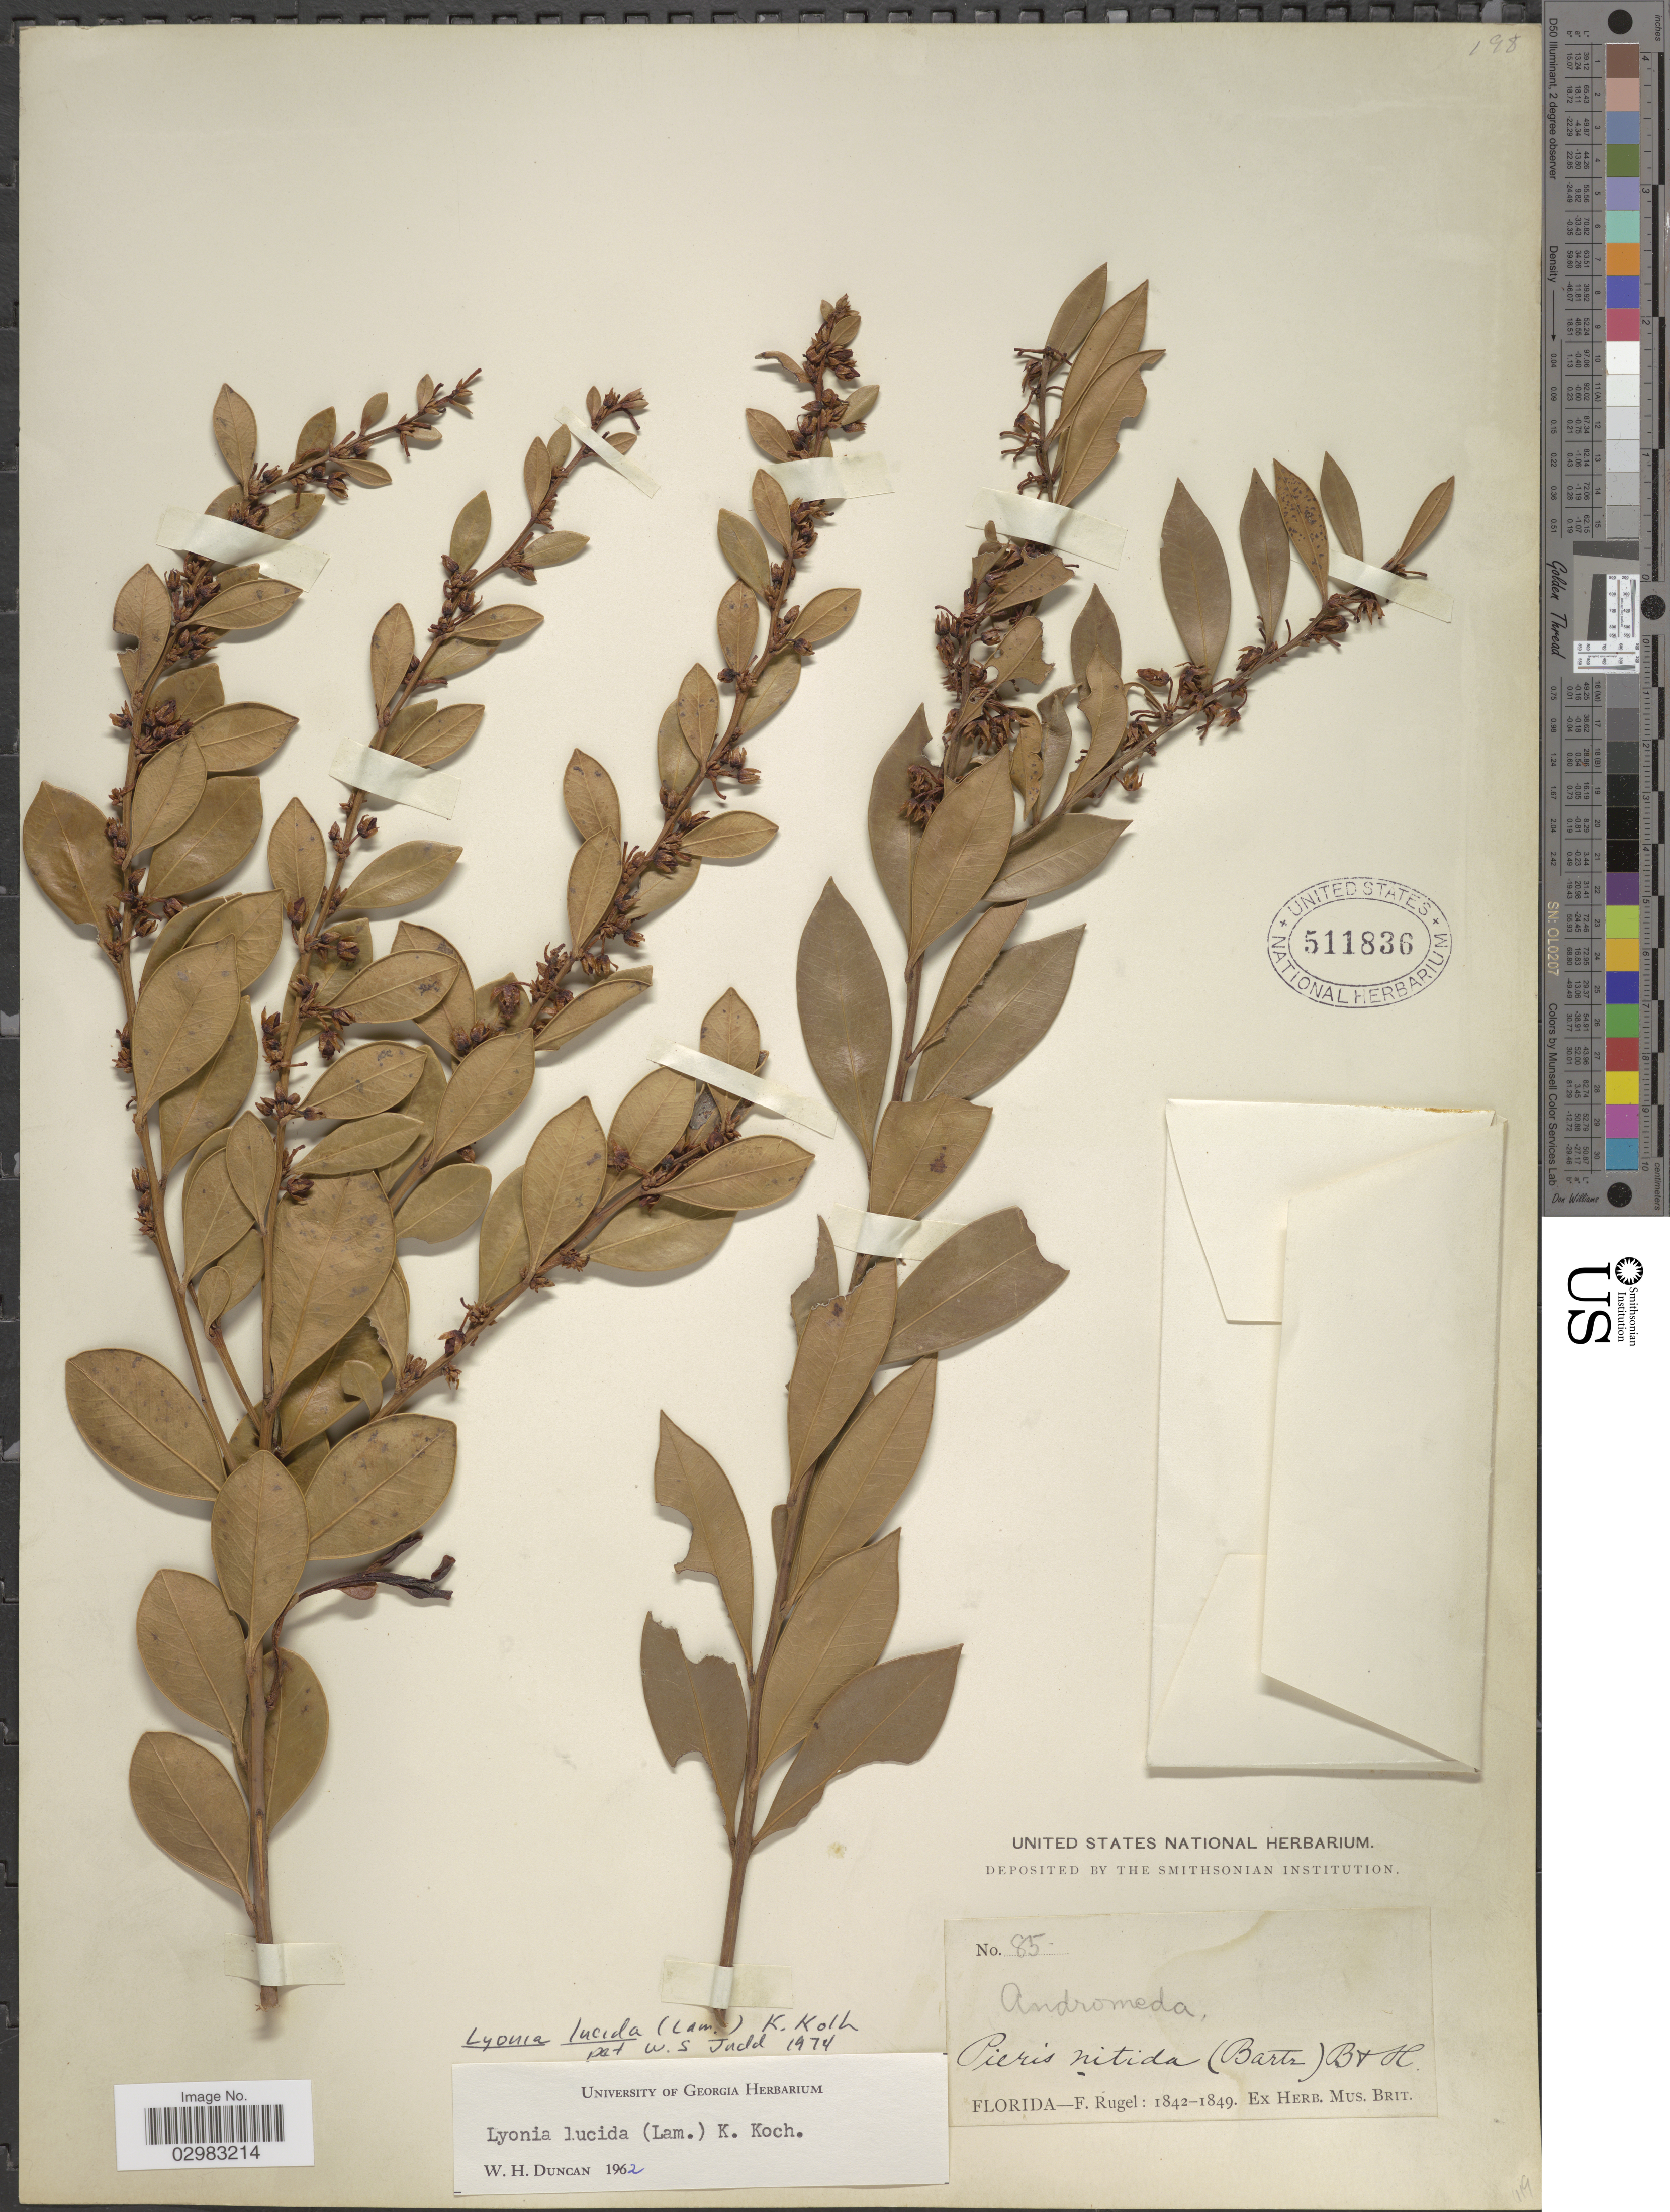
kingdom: Plantae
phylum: Tracheophyta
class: Magnoliopsida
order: Ericales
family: Ericaceae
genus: Lyonia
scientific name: Lyonia lucida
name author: K. Koch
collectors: F. Rugel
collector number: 85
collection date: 1842/1849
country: United States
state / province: Florida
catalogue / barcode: US 511836